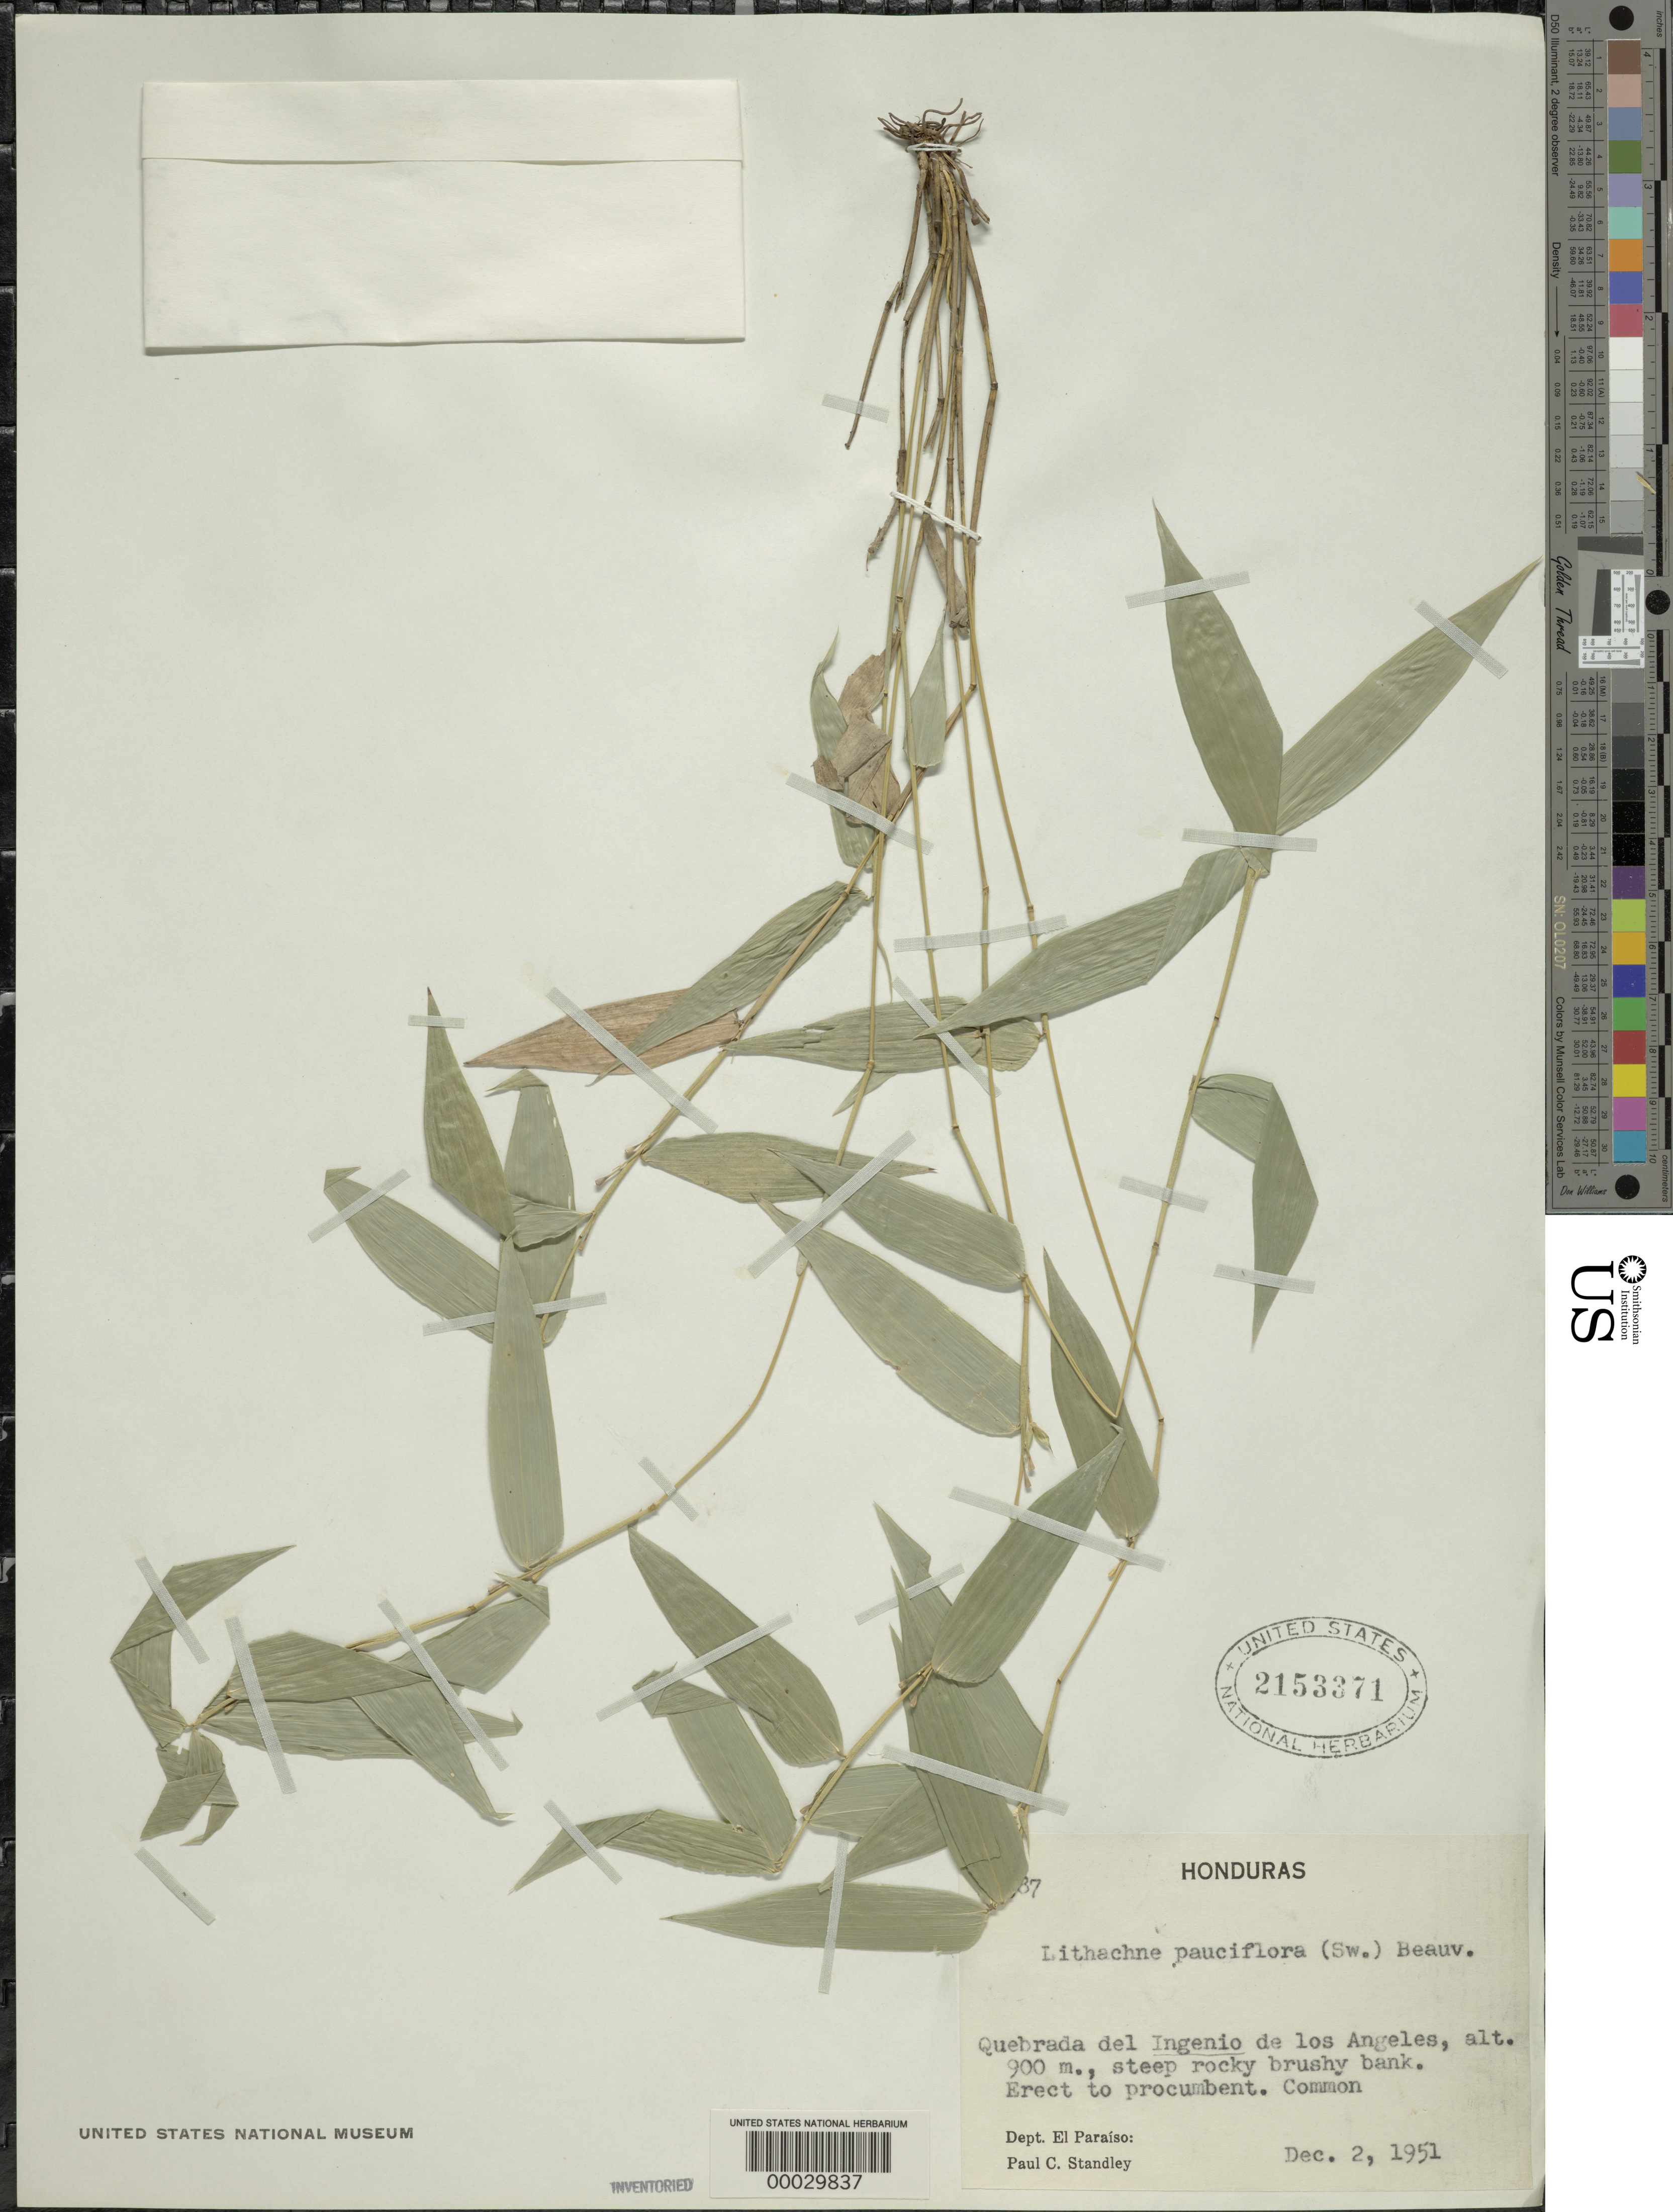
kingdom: Plantae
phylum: Tracheophyta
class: Liliopsida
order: Poales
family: Poaceae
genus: Lithachne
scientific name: Lithachne pauciflora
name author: (Sw.) P. Beauv.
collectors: P. C. Standley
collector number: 29387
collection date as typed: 02 Dec 1951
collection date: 1951-12-02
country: Honduras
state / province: El Paraíso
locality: Near sugar refinery Los Angeles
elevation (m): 900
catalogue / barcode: US 2153371